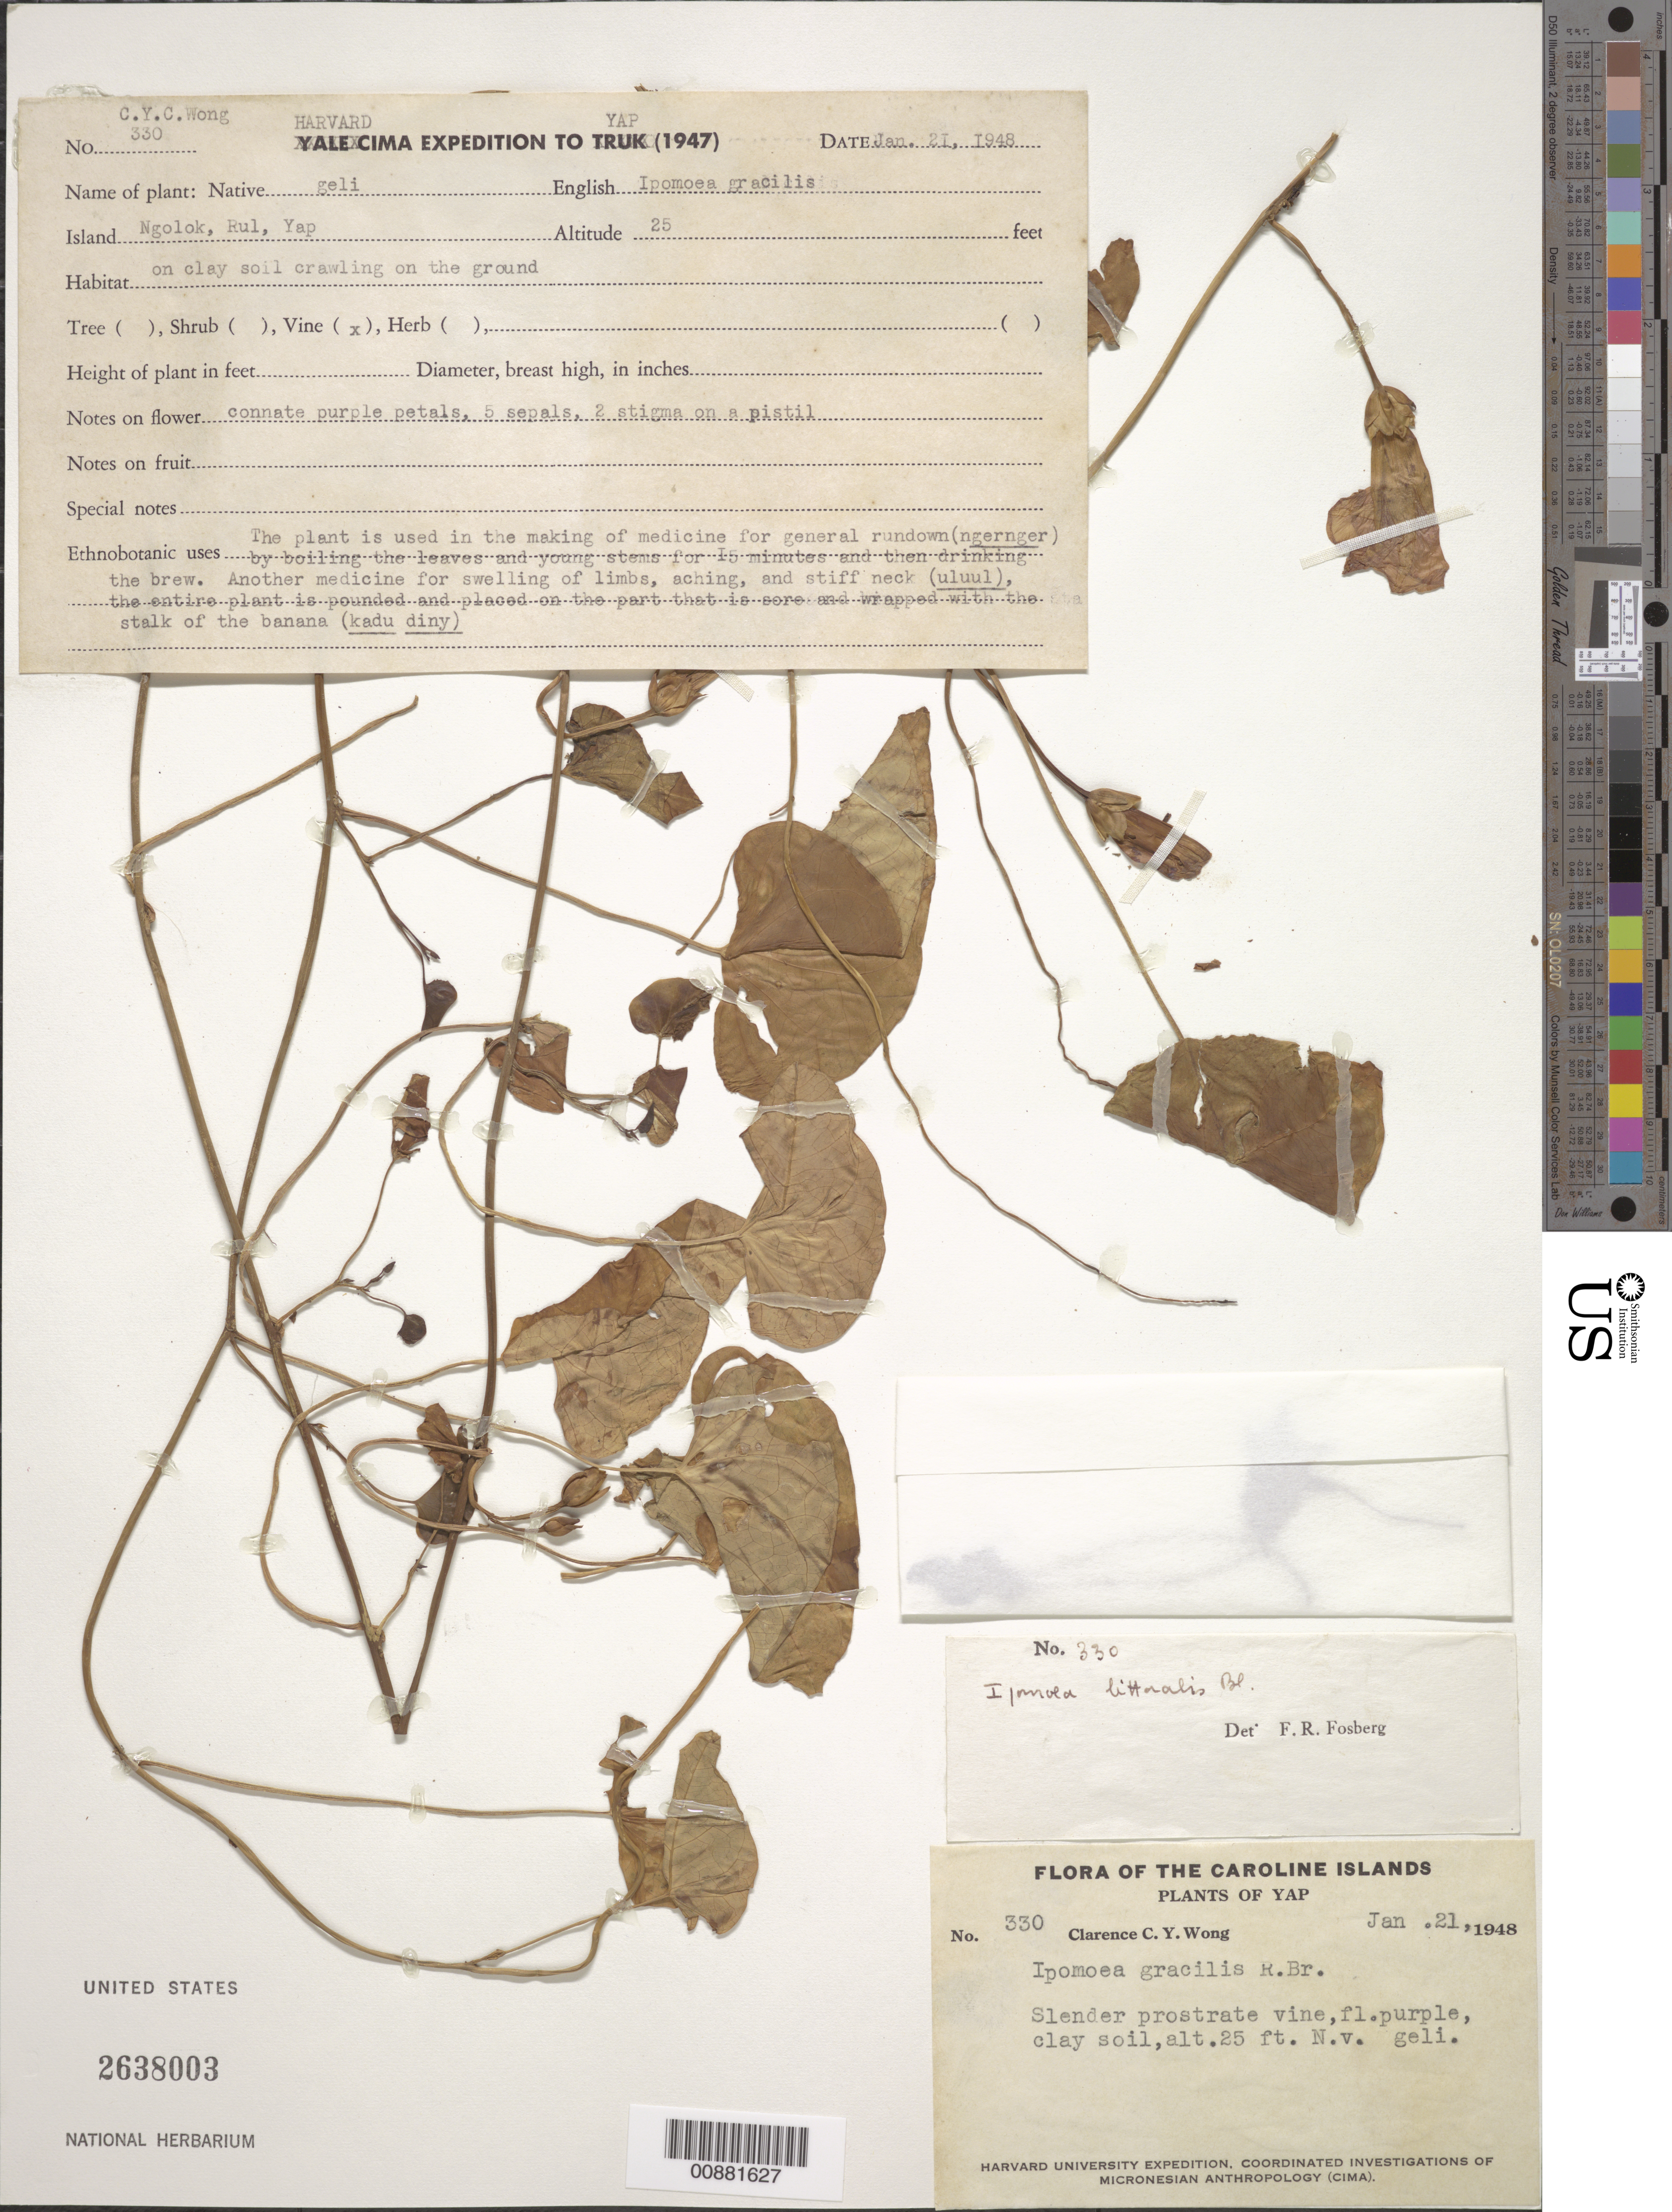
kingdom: Plantae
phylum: Tracheophyta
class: Magnoliopsida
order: Solanales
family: Convolvulaceae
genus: Ipomoea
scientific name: Ipomoea littoralis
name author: Blume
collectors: C. Wong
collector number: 330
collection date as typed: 21 Jan 1948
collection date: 1948-01-21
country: Micronesia, Federated States of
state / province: Yap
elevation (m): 8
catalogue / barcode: US 2638003